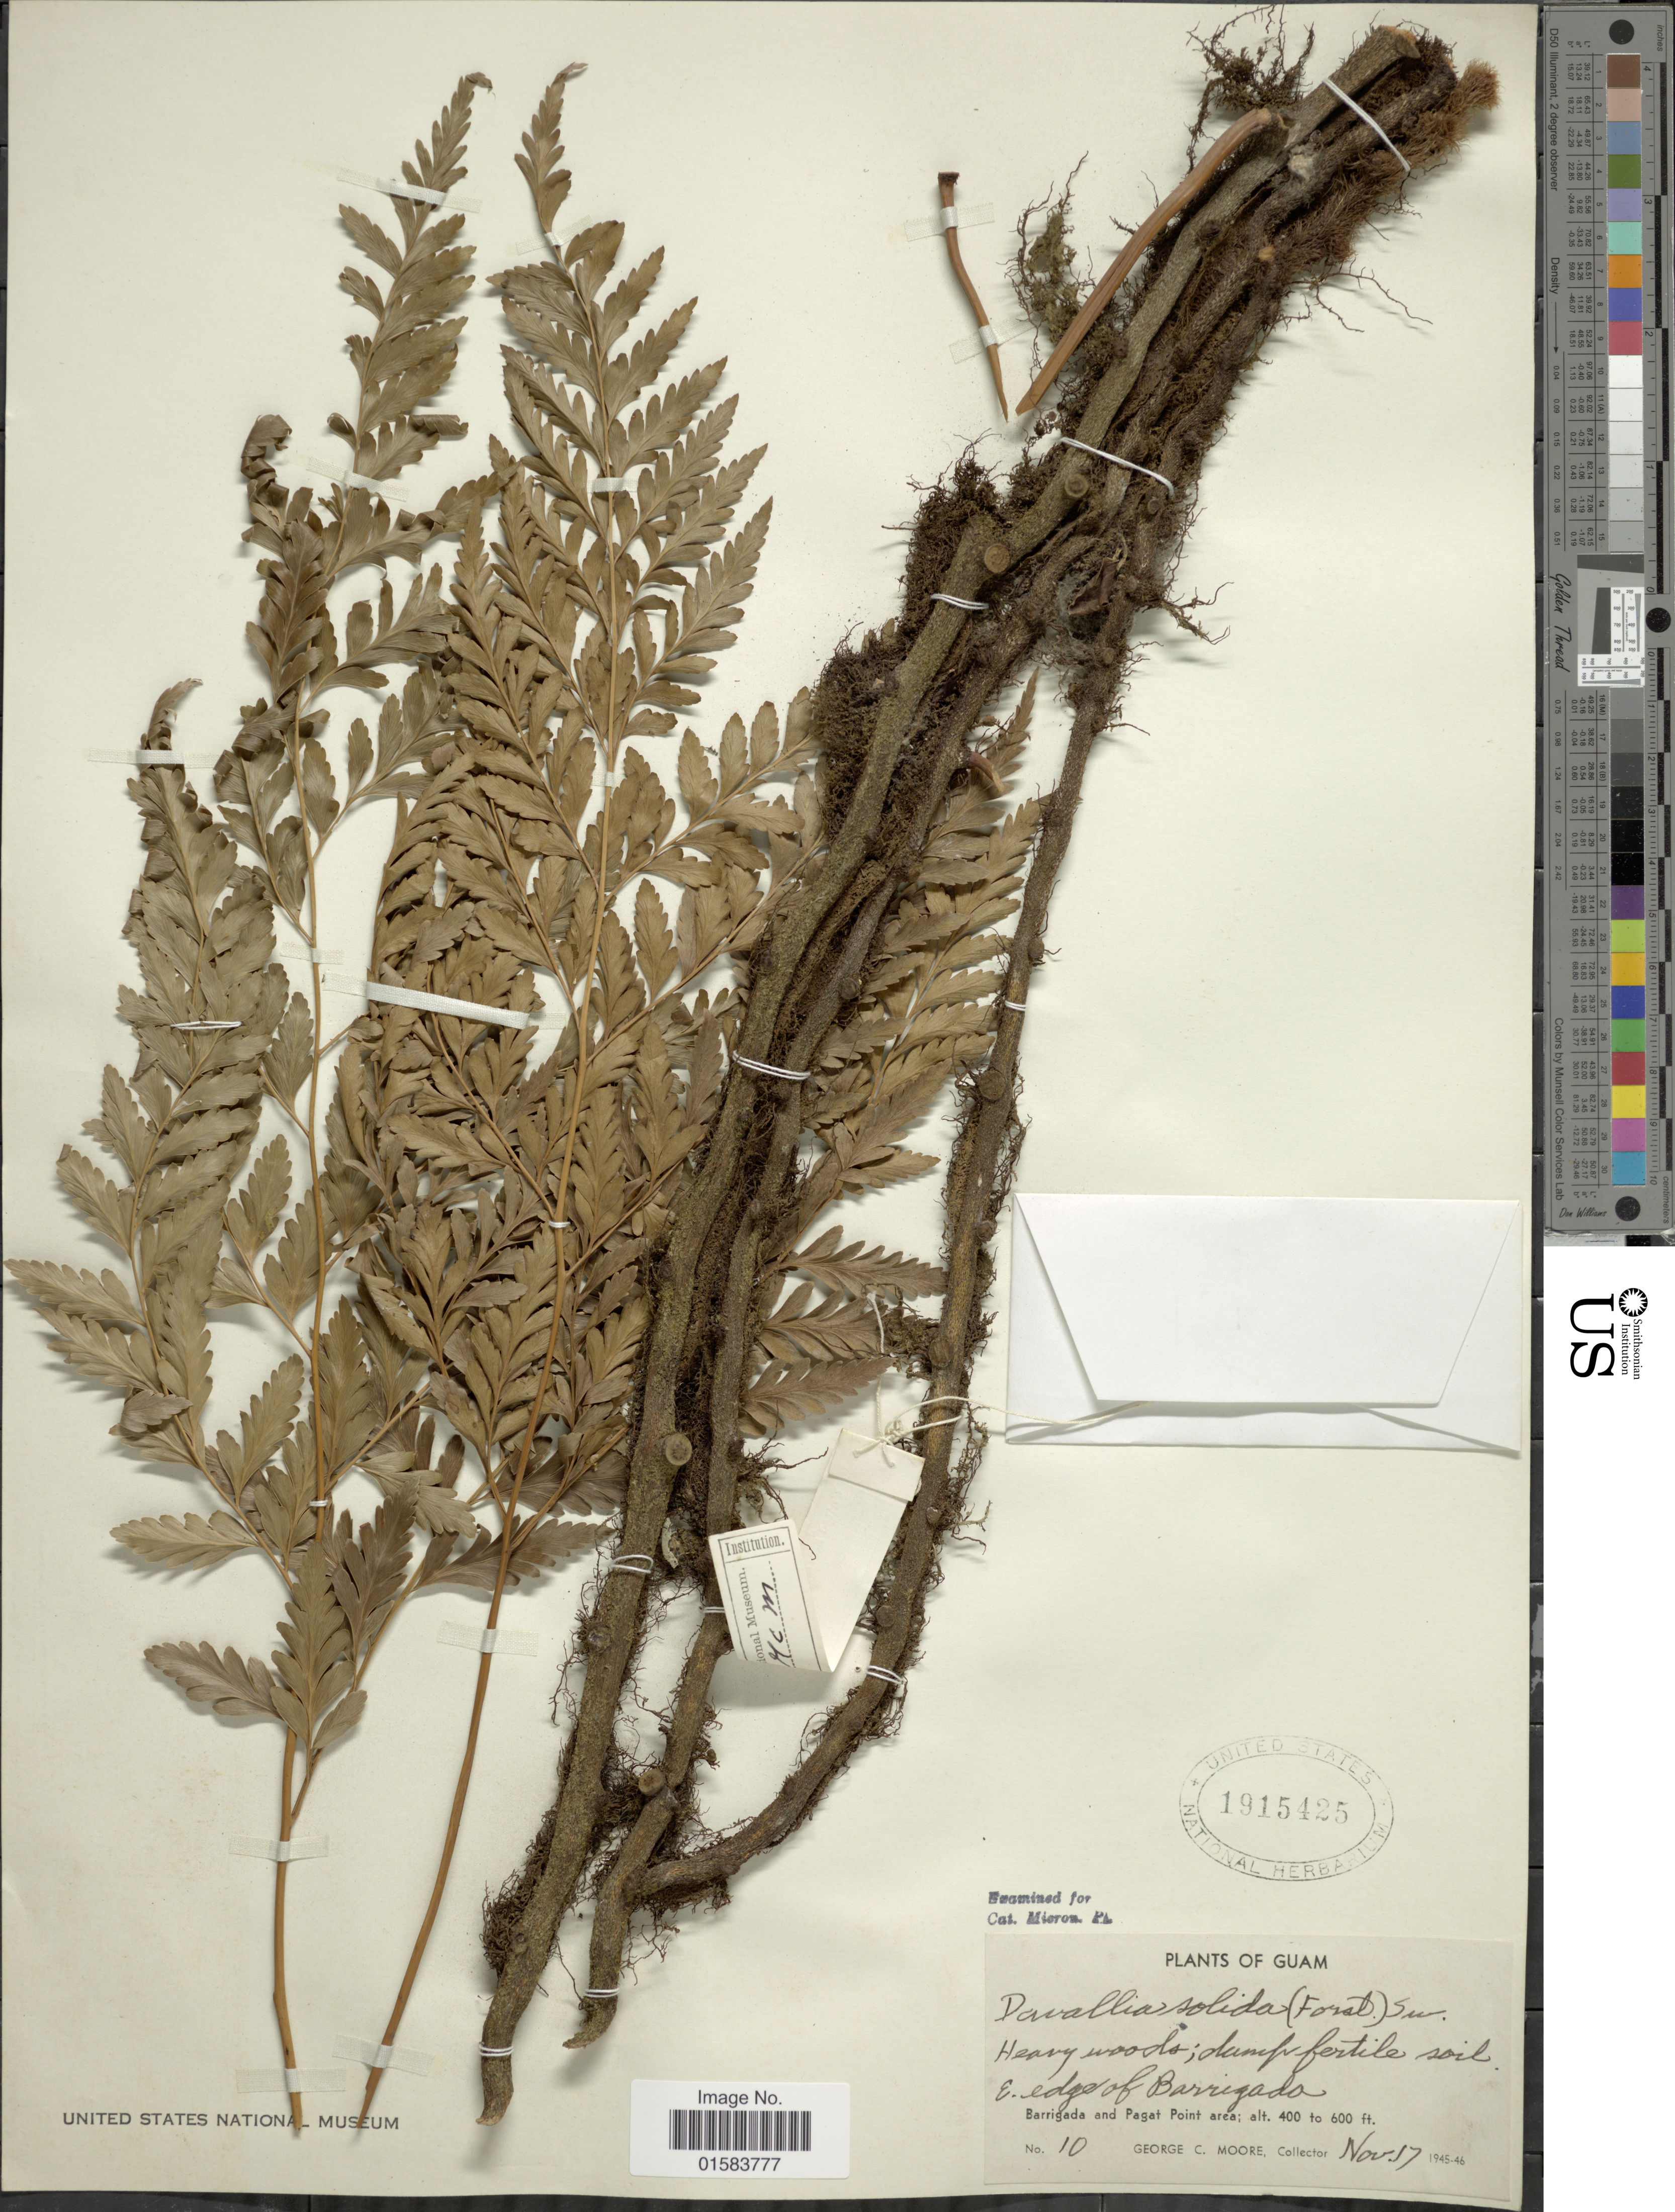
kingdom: Plantae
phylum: Tracheophyta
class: Polypodiopsida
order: Polypodiales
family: Davalliaceae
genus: Davallia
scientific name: Davallia solida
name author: (G. Forst.) Sw.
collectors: G. C. Moore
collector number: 10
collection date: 1945-11-17/1946-11-17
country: Guam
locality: E. edge of Barrigada, Barrigada and Pagat Point area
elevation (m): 122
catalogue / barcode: US 1915425